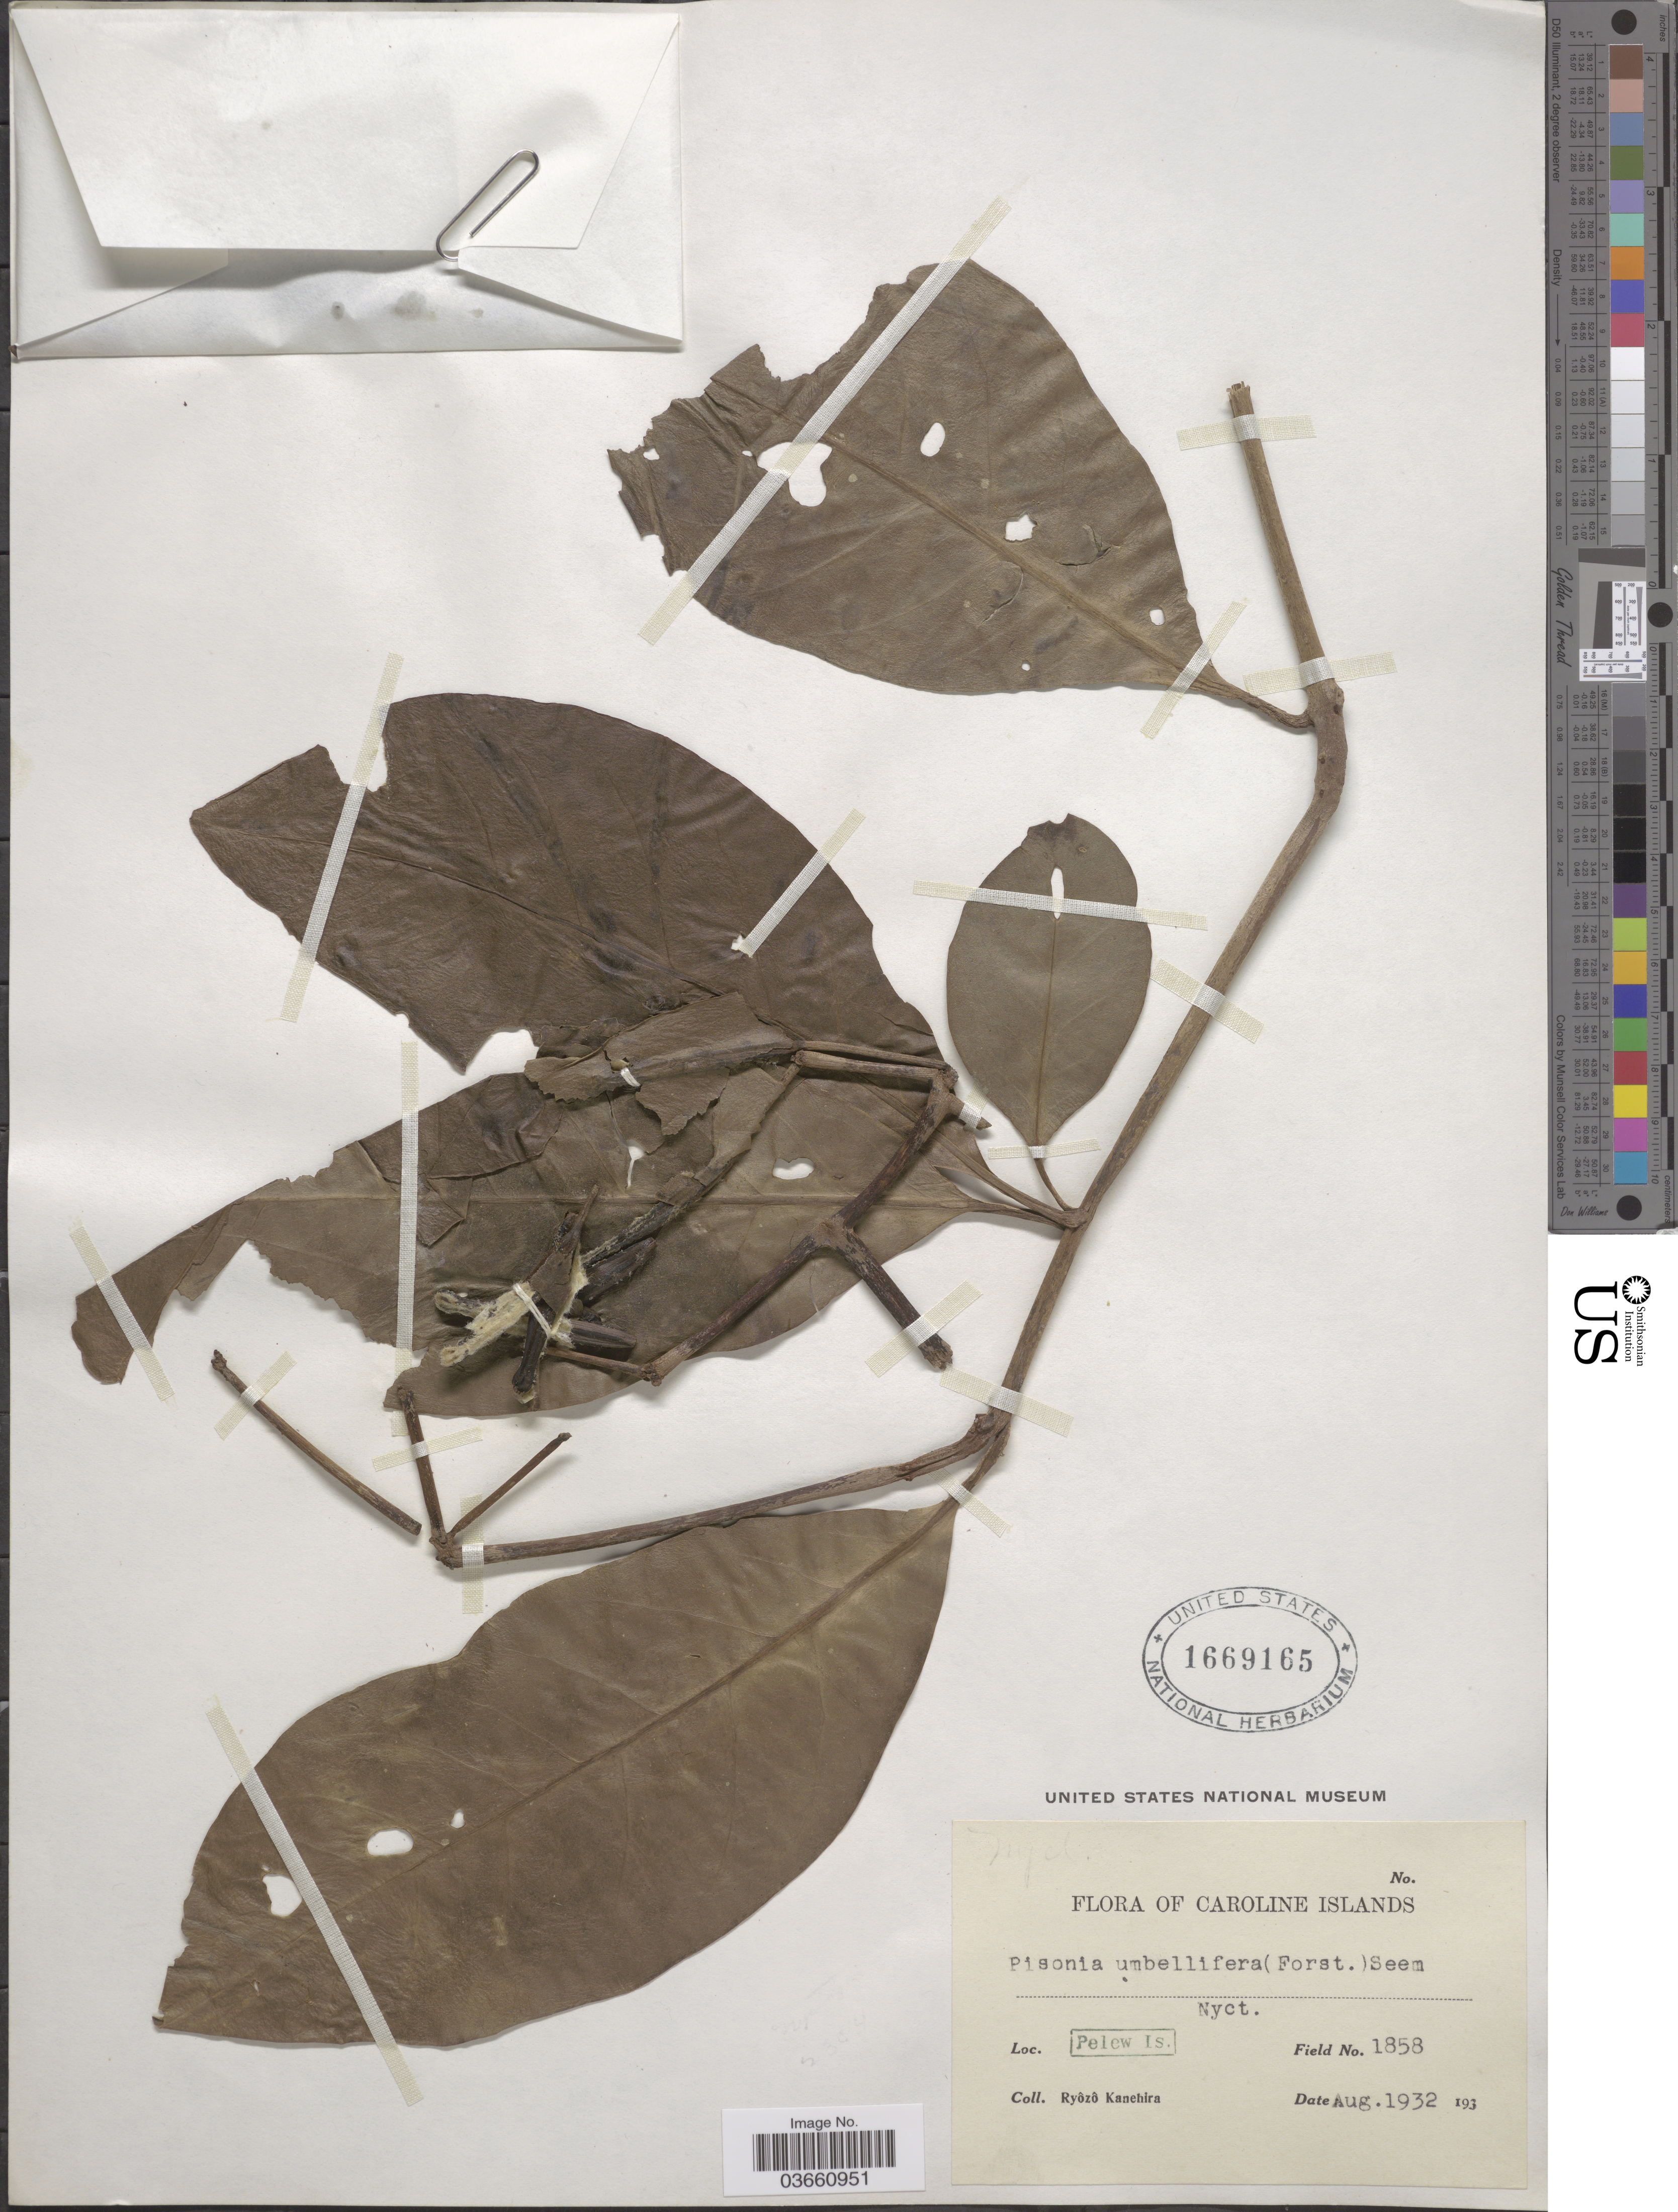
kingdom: Plantae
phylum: Tracheophyta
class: Magnoliopsida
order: Caryophyllales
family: Nyctaginaceae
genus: Ceodes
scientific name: Ceodes umbellifera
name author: J.R. Forst. & G. Forst.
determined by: Wagner, W. L., (BOT), Smithsonian Institution - National Museum of Natural History (UNITED STATES)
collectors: R. Kanehira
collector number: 1858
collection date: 1932-08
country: Kiribati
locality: Caroline Islands. Pelew Is.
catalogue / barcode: US 1669165